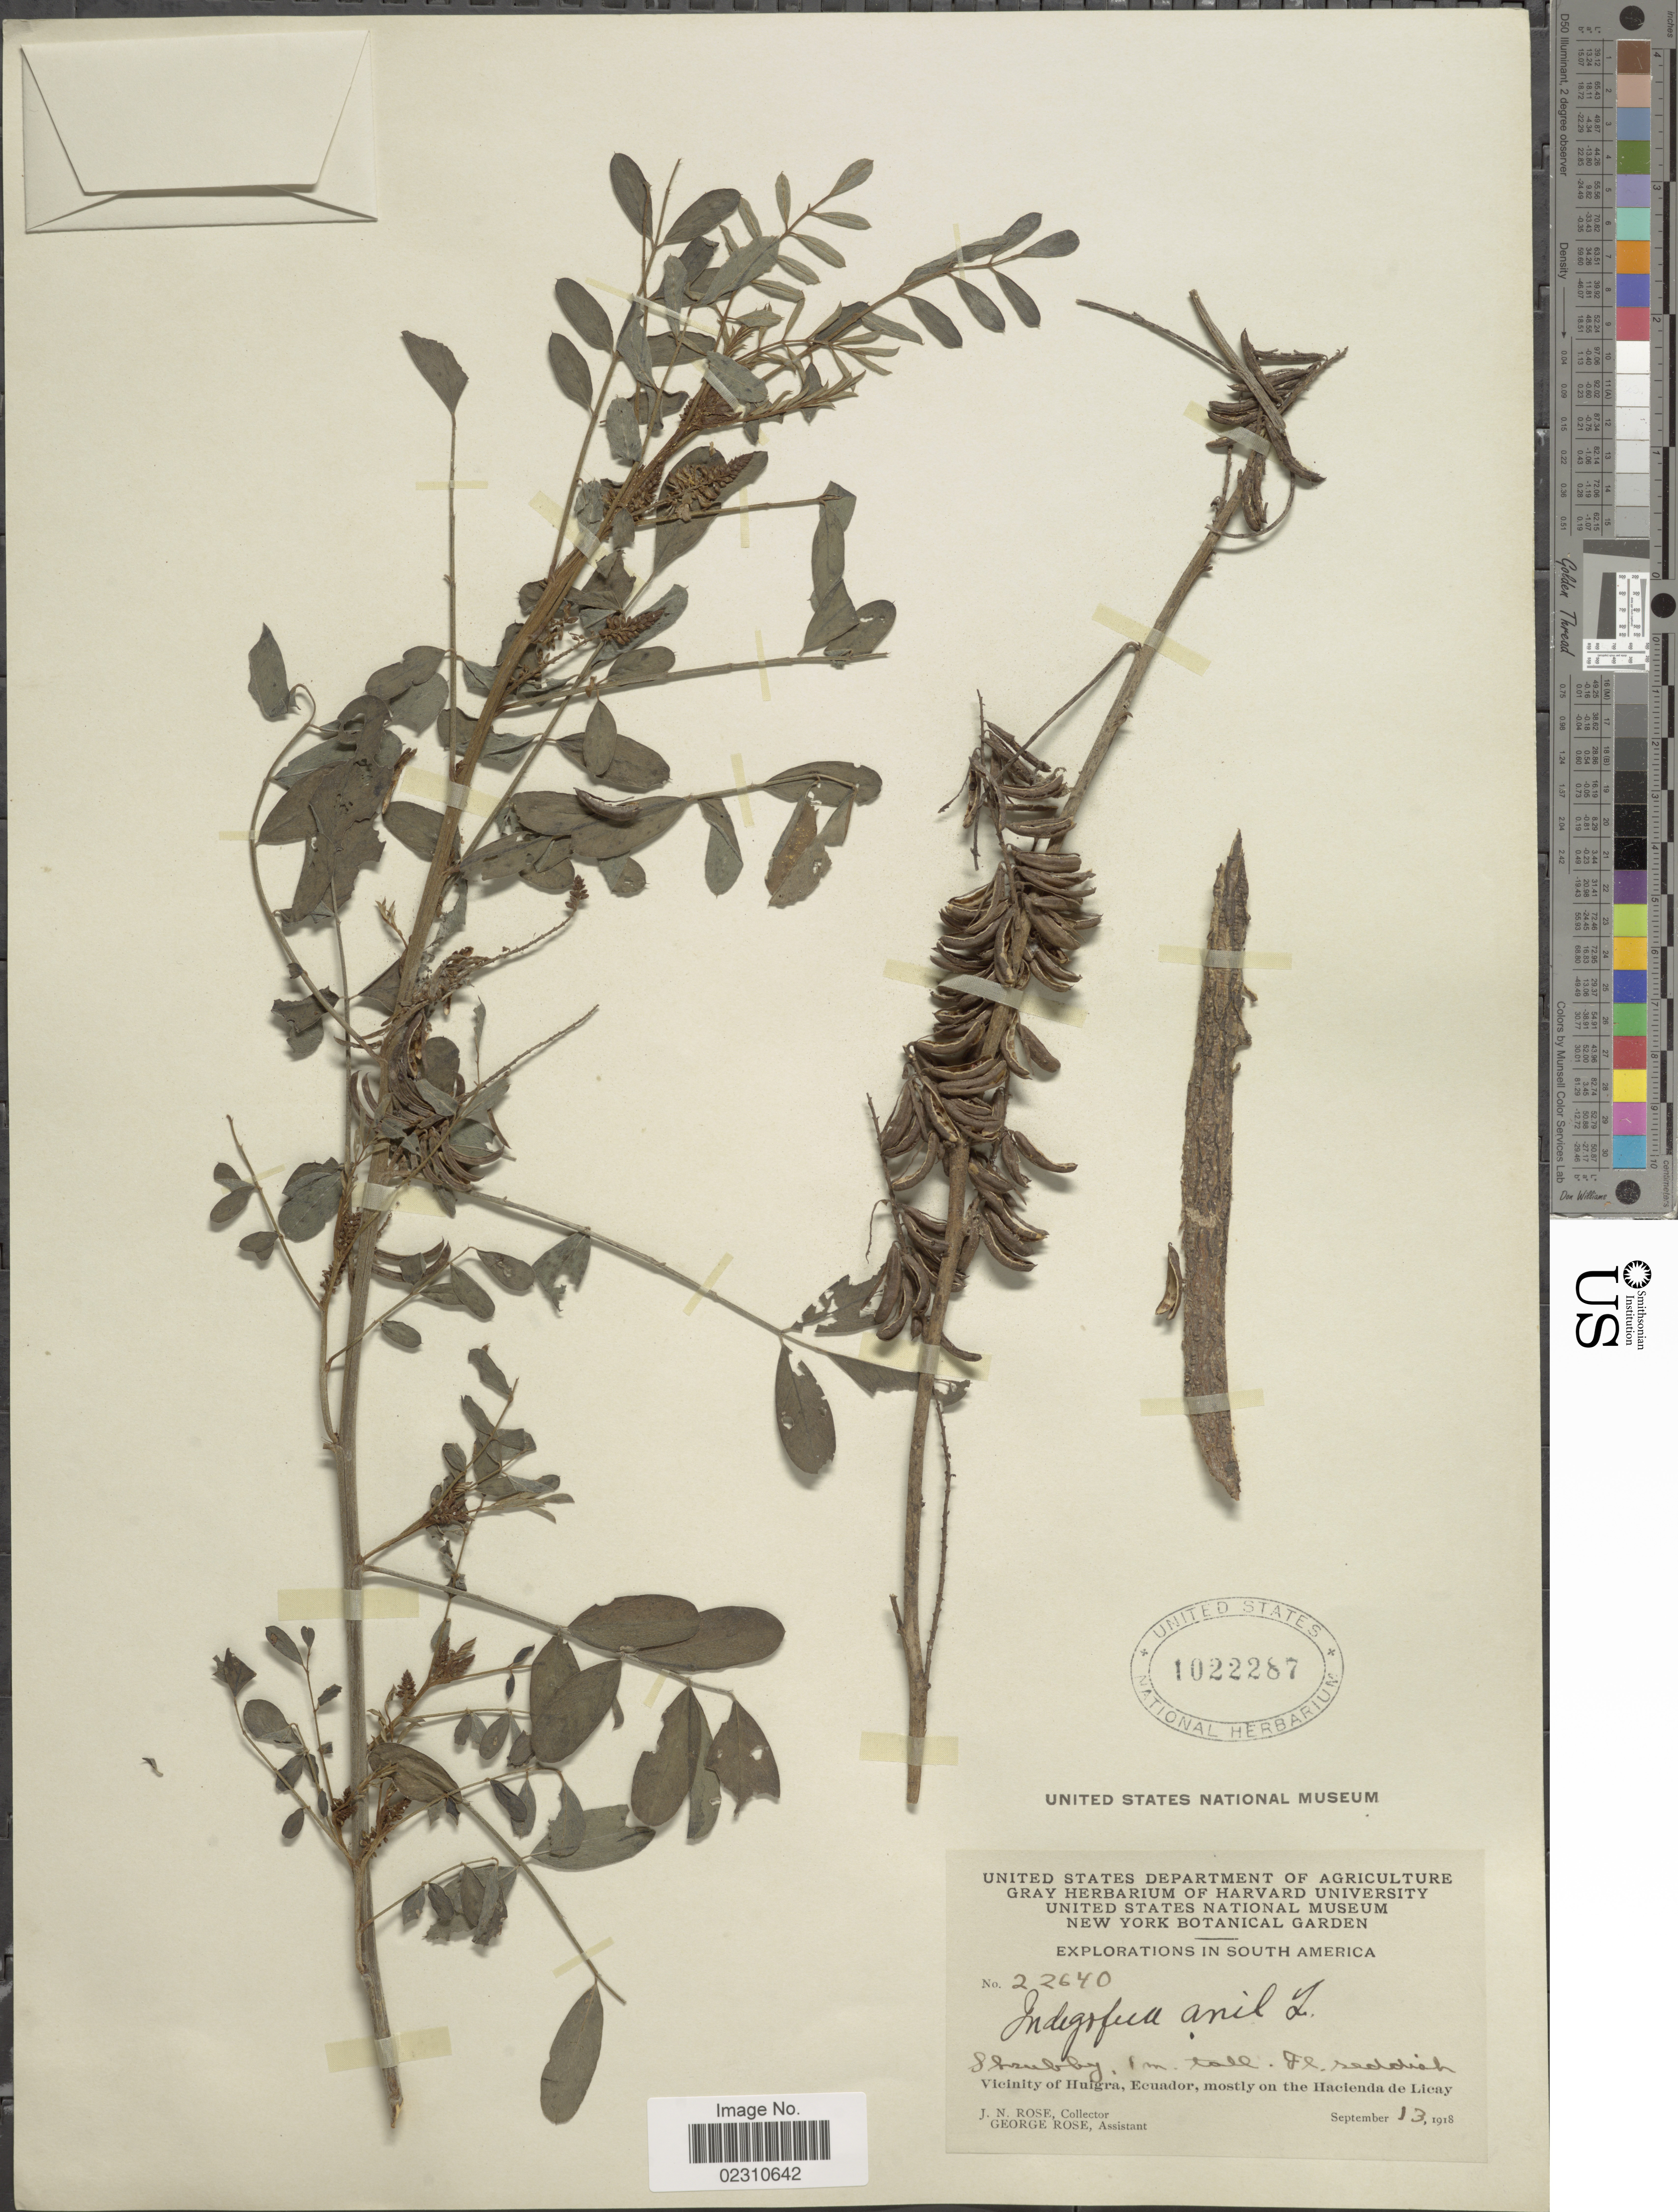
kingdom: Plantae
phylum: Tracheophyta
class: Magnoliopsida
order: Fabales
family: Fabaceae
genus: Indigofera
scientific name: Indigofera suffruticosa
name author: Mill.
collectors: J. N. Rose & G. Rose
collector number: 22640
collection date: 1918-09-13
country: Ecuador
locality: Vicinity of Huigra, Ecuador. mostly on the Hacienda de Licay.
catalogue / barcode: US 1022287